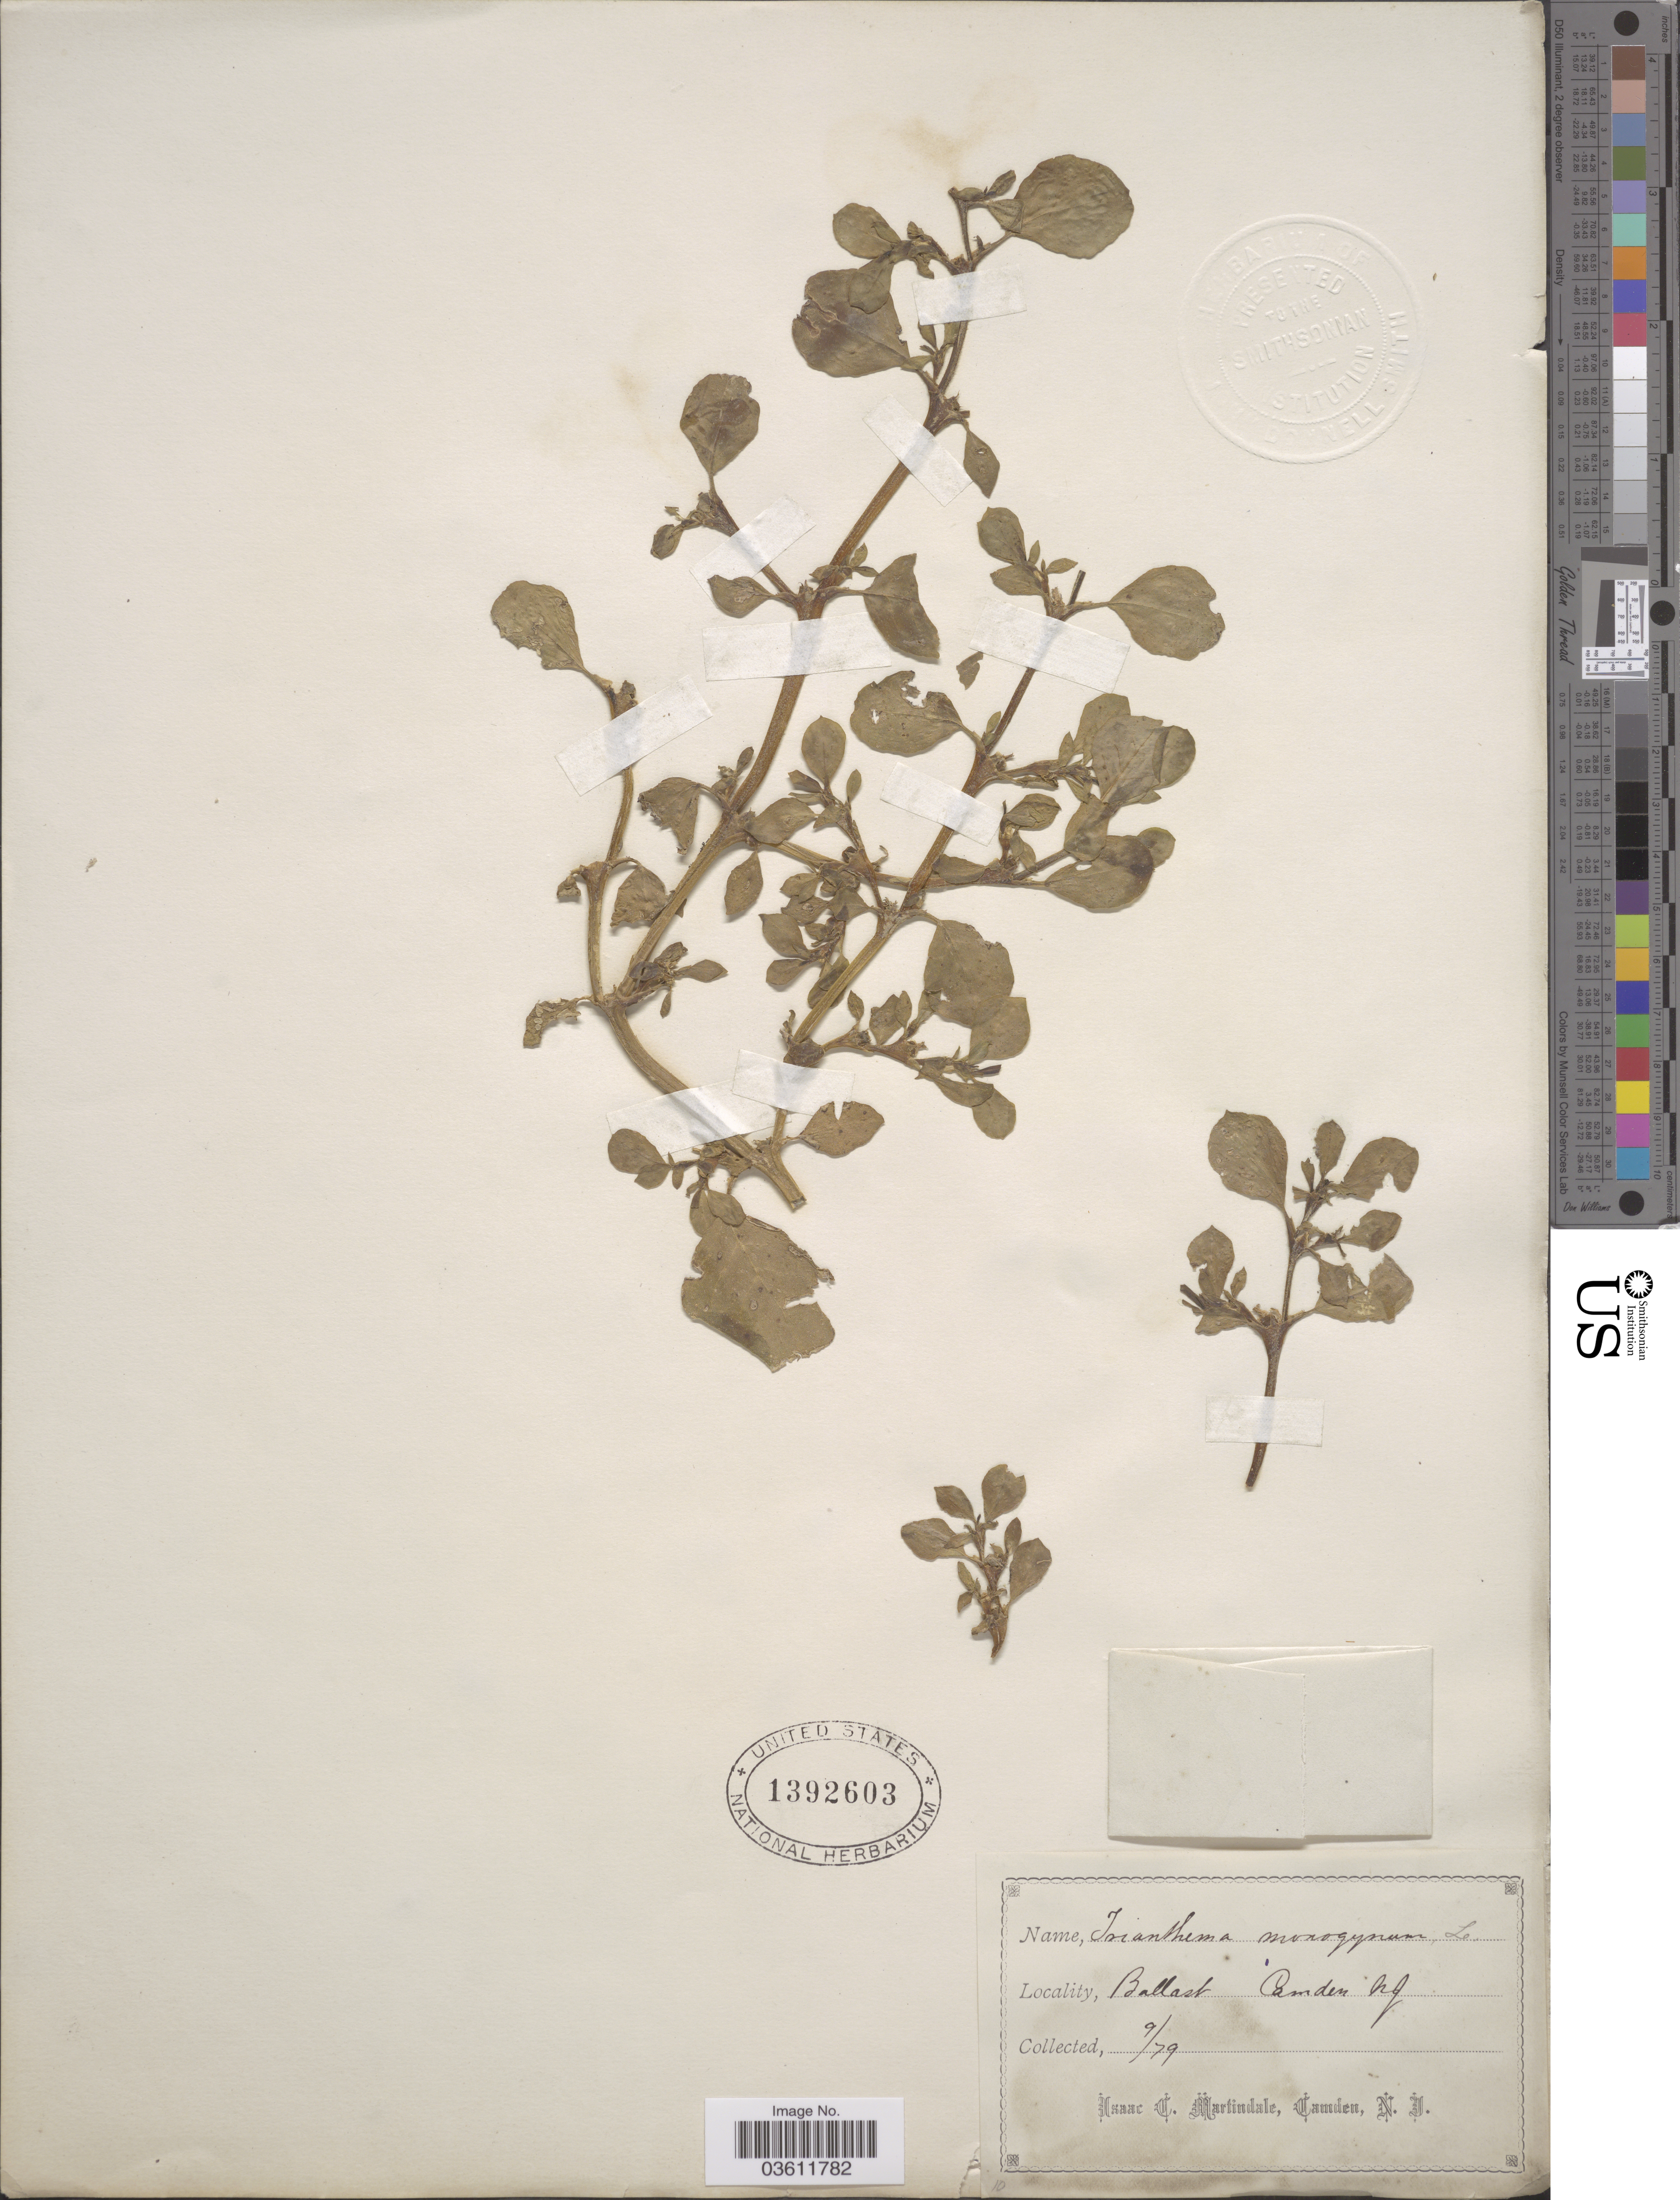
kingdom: Plantae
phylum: Tracheophyta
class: Magnoliopsida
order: Caryophyllales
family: Aizoaceae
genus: Trianthema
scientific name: Trianthema portulacastrum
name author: L.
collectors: I. C. Martindale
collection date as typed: Transcribed d/m/y: /9/79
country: United States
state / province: New Jersey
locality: Ballast Camden.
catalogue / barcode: US 1392603